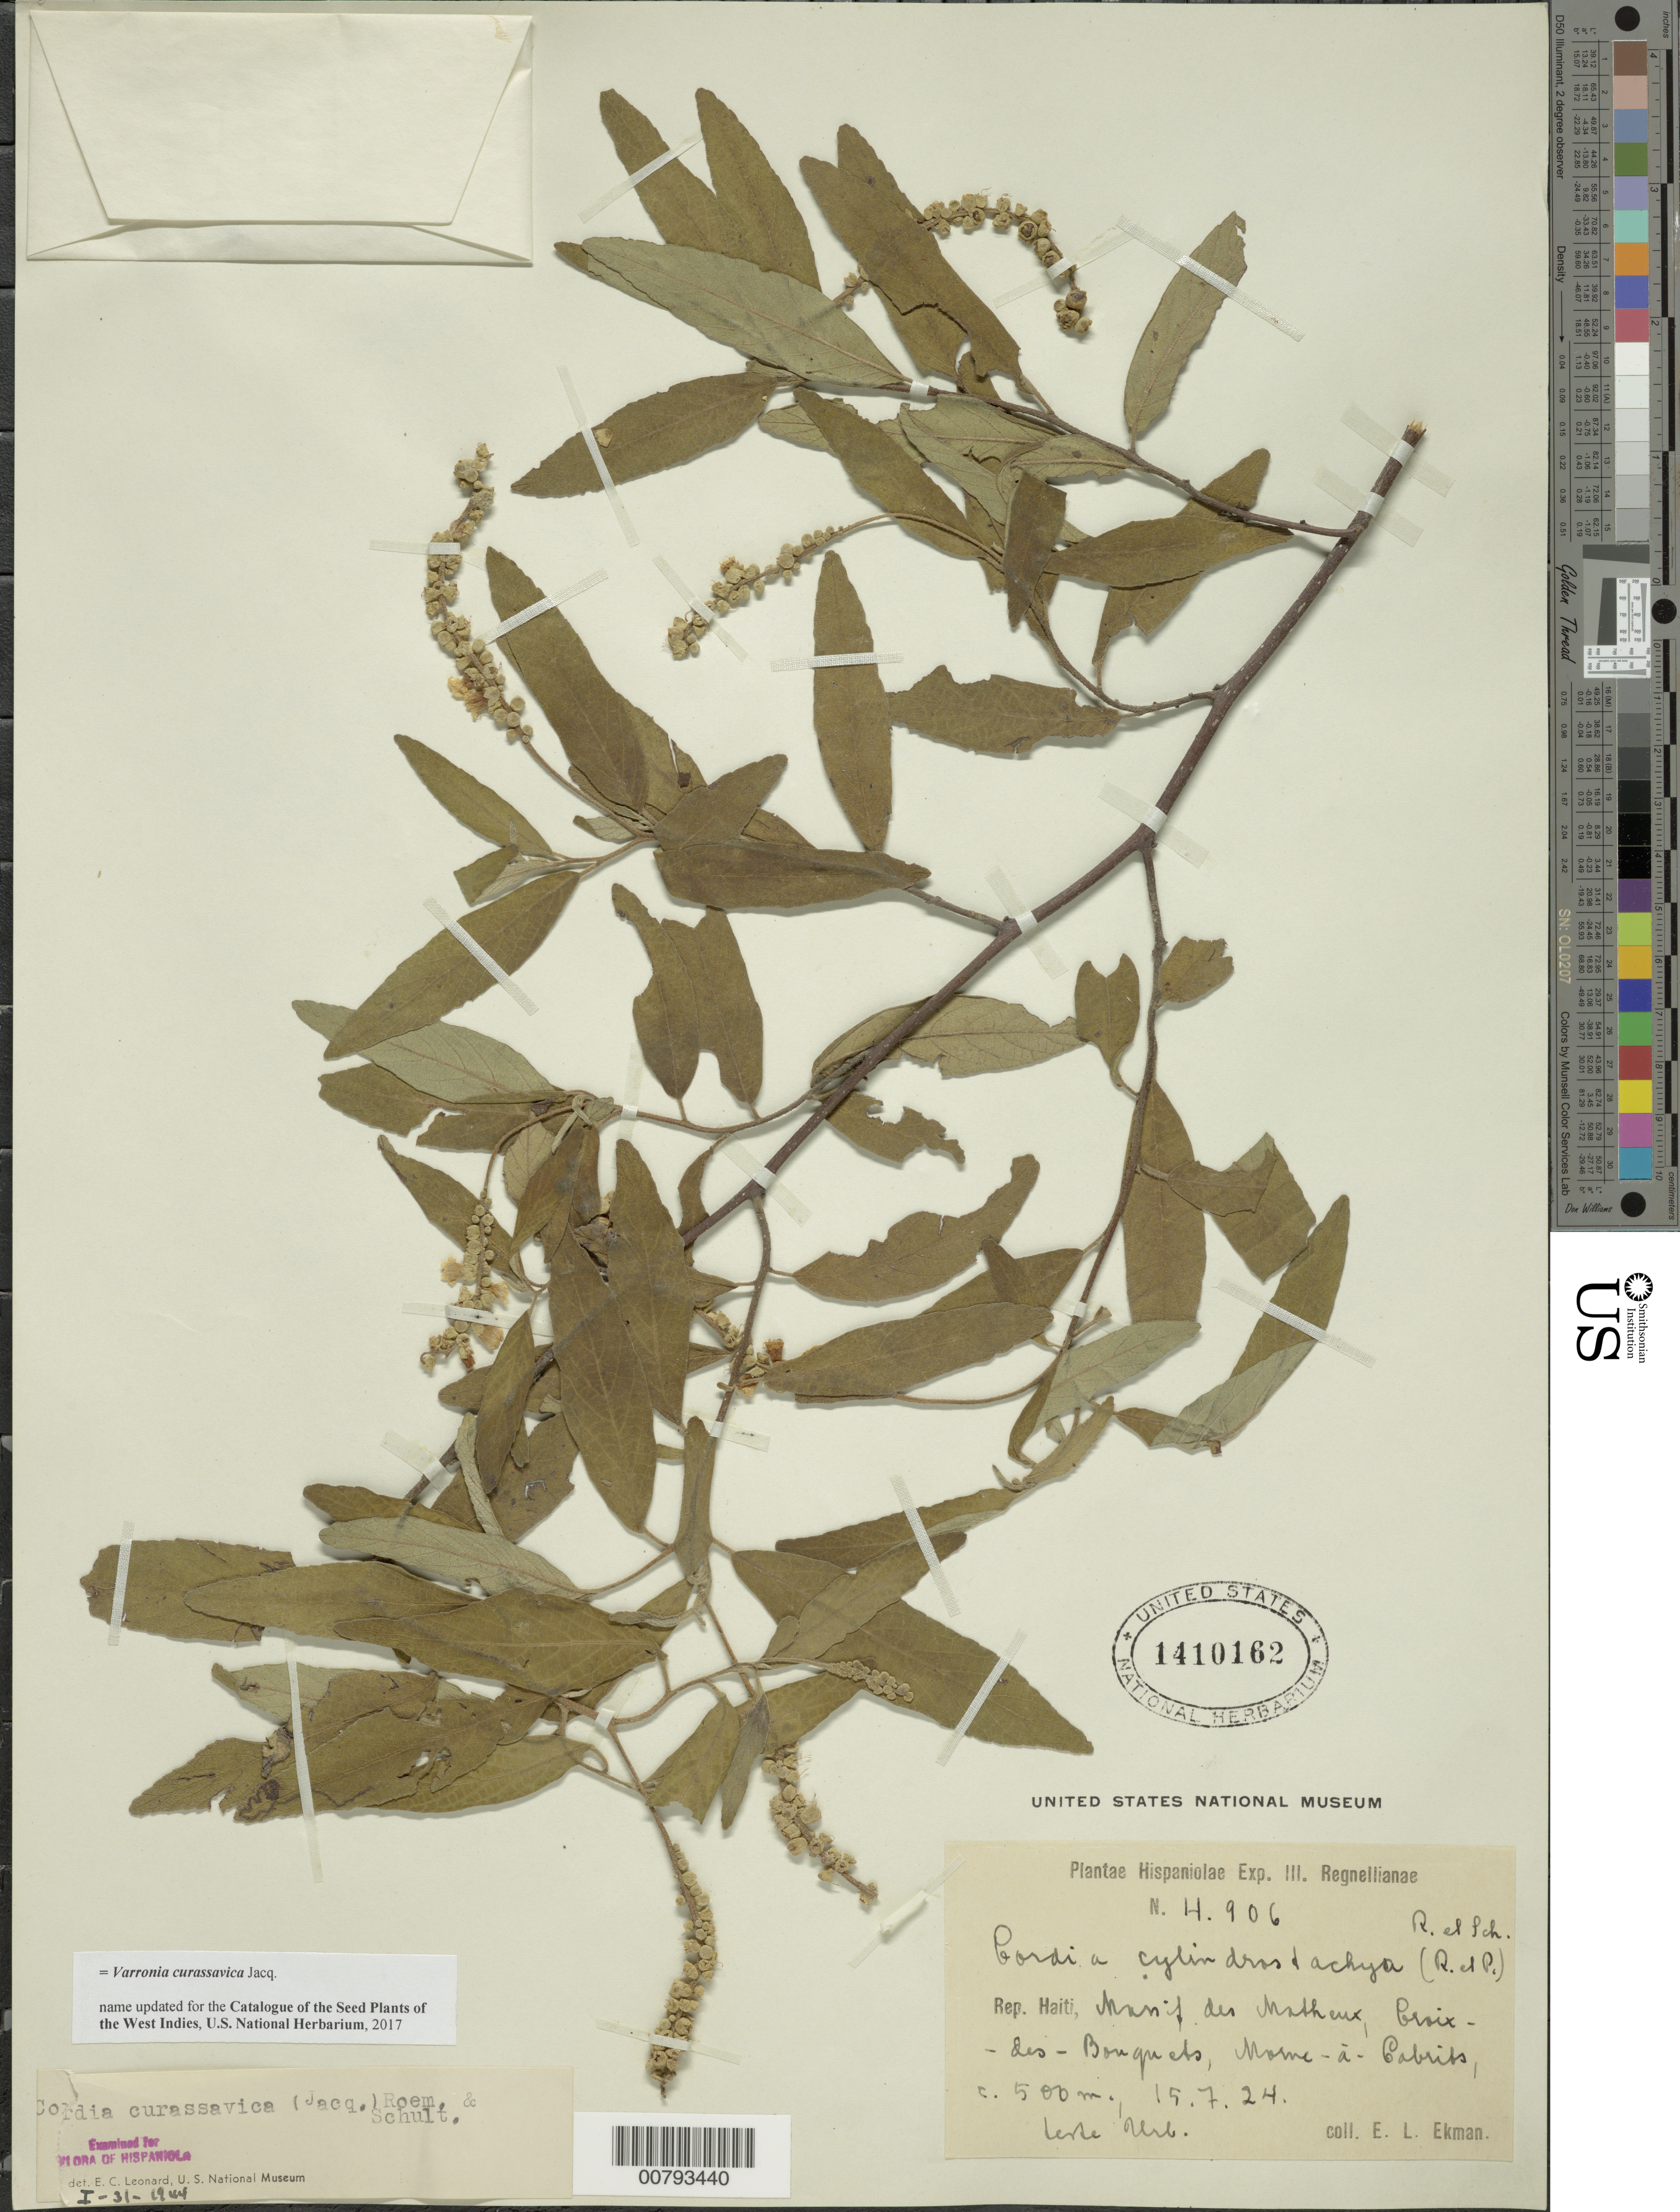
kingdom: Plantae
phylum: Tracheophyta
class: Magnoliopsida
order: Boraginales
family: Cordiaceae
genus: Varronia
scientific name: Varronia curassavica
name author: Jacq.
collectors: E. L. Ekman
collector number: H 906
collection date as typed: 15 Jul 1924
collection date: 1924-07-15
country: Haiti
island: Hispaniola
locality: Massif des Matheux, Croix-des-Bouquets, Morne-à-Cabrits.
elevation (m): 500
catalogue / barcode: US 1410162